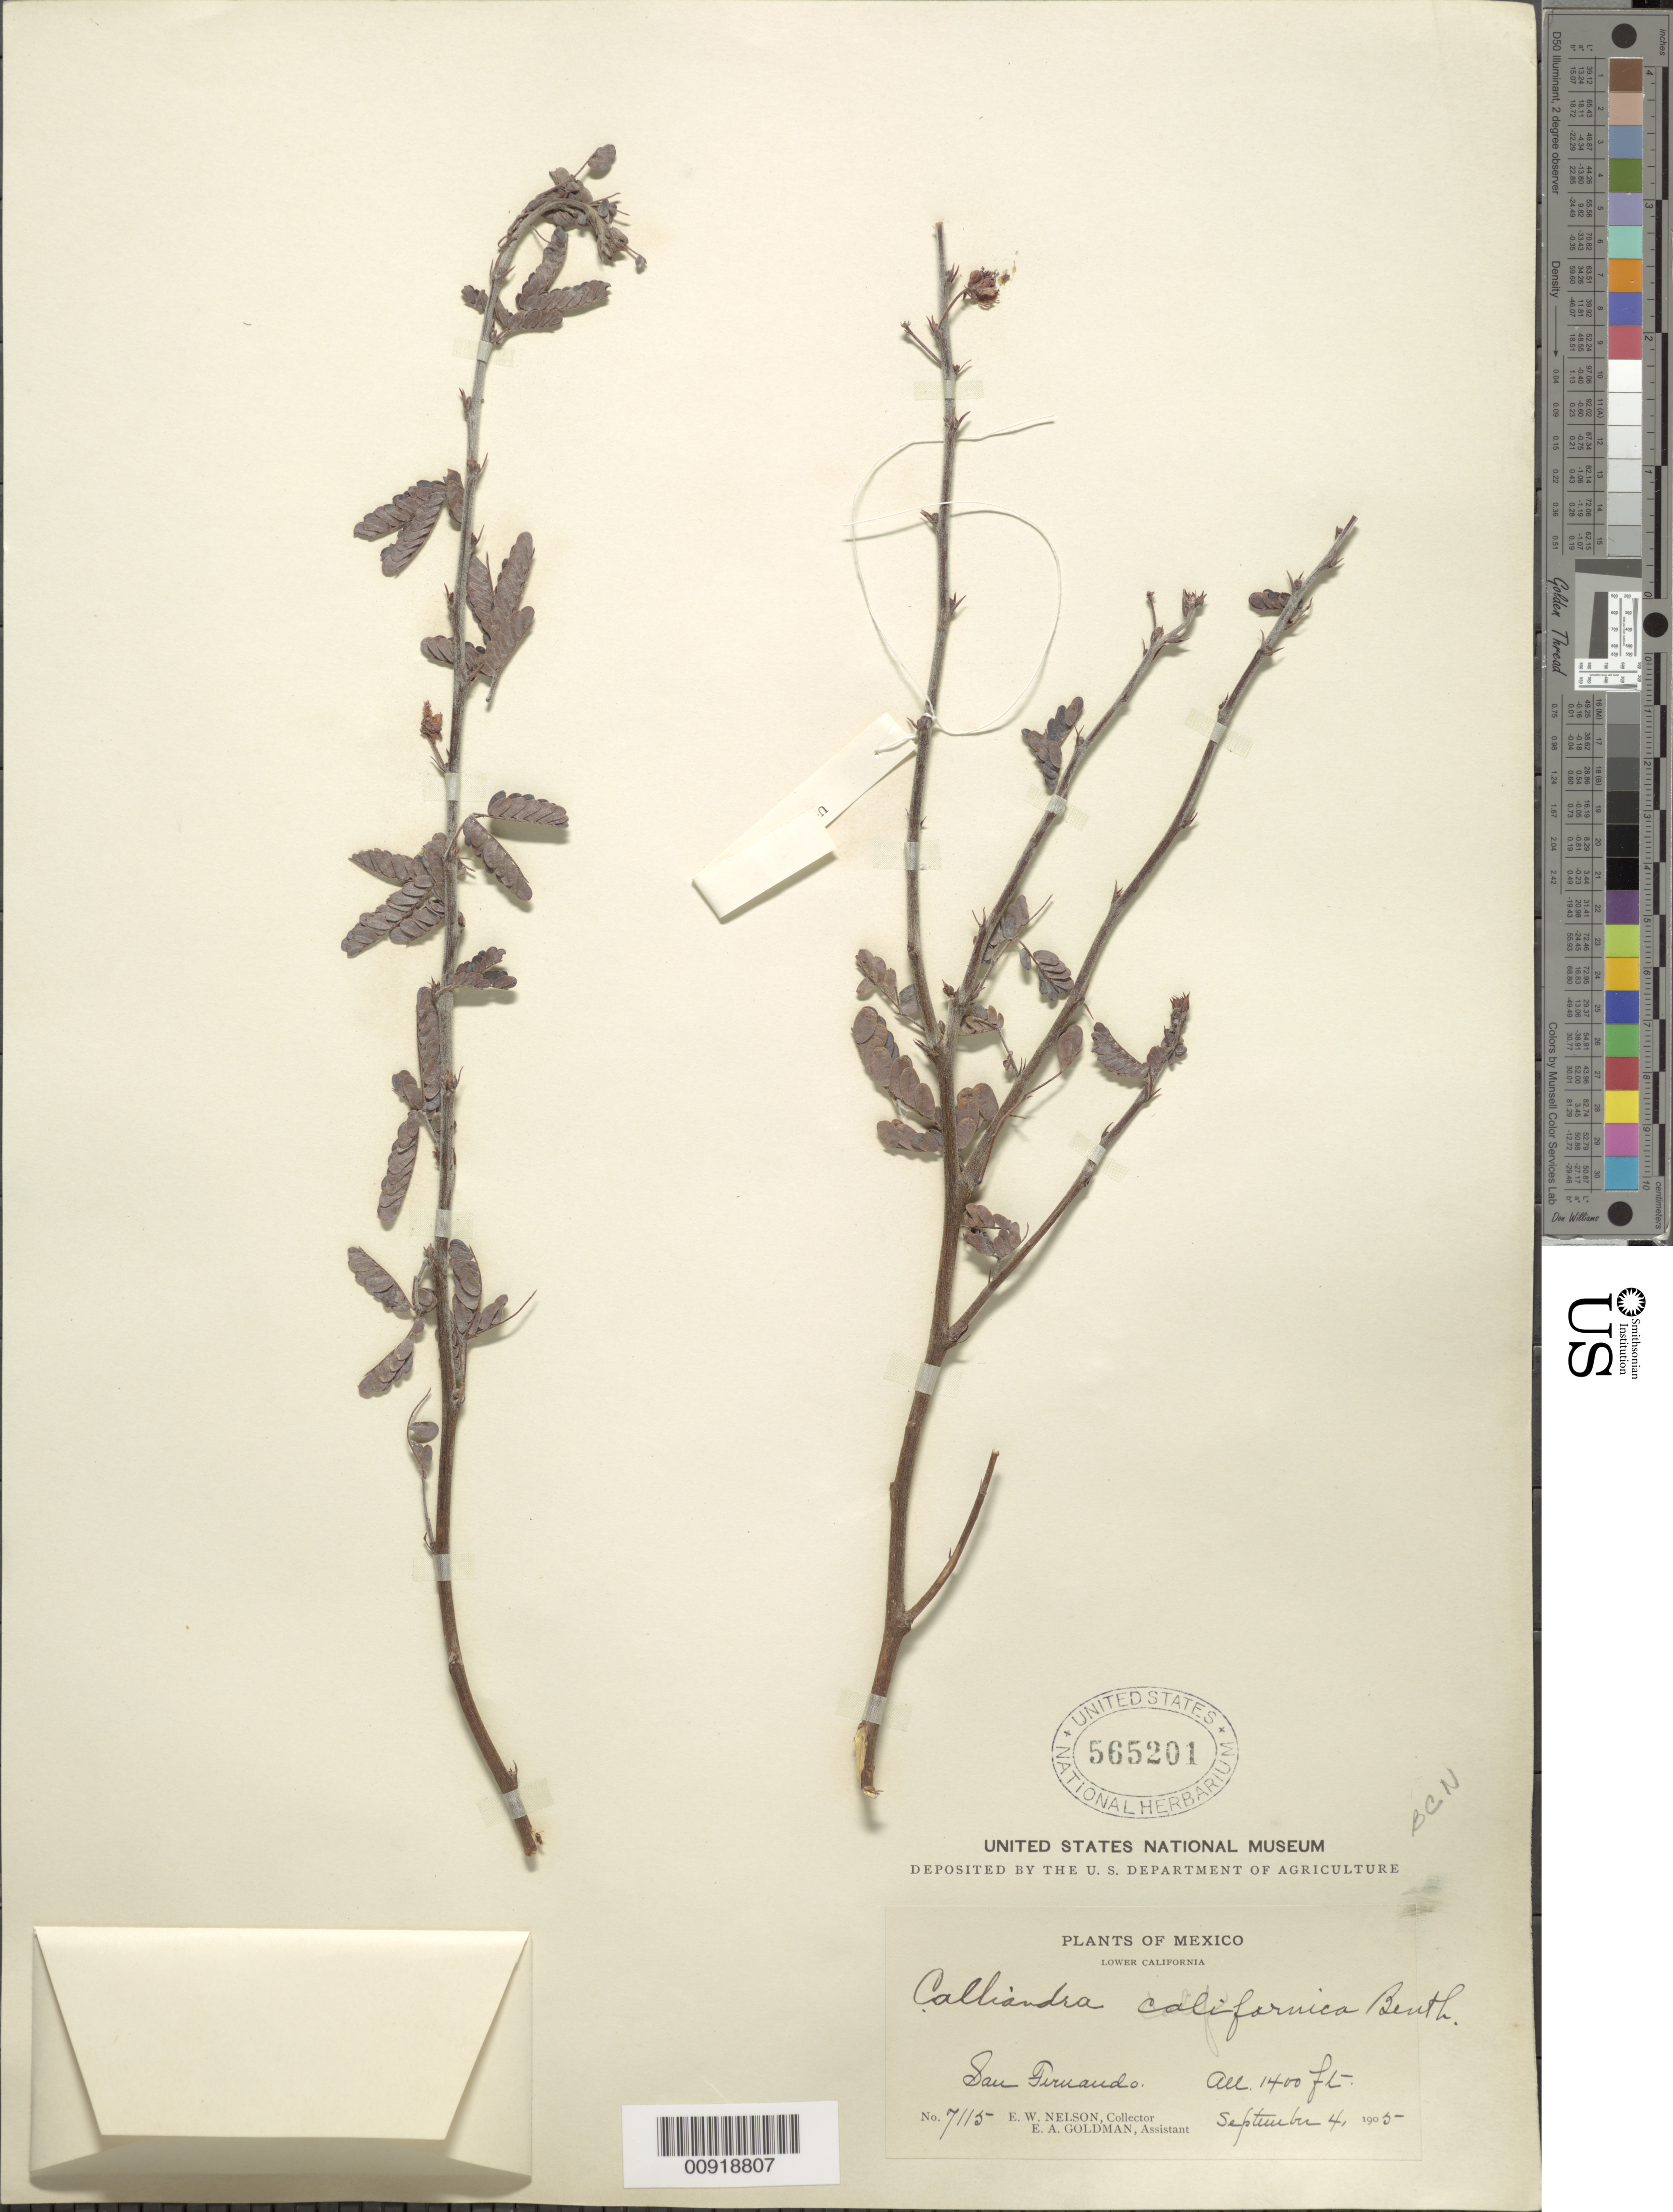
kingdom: Plantae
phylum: Tracheophyta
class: Magnoliopsida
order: Fabales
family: Fabaceae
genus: Calliandra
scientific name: Calliandra californica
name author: Benth.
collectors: E. W. Nelson & E. A. Goldman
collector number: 7115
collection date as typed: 04 Sep 1905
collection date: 1905-09-04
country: Mexico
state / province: Baja California Norte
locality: San Fernando. Lower California.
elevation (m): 427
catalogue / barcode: US 565201